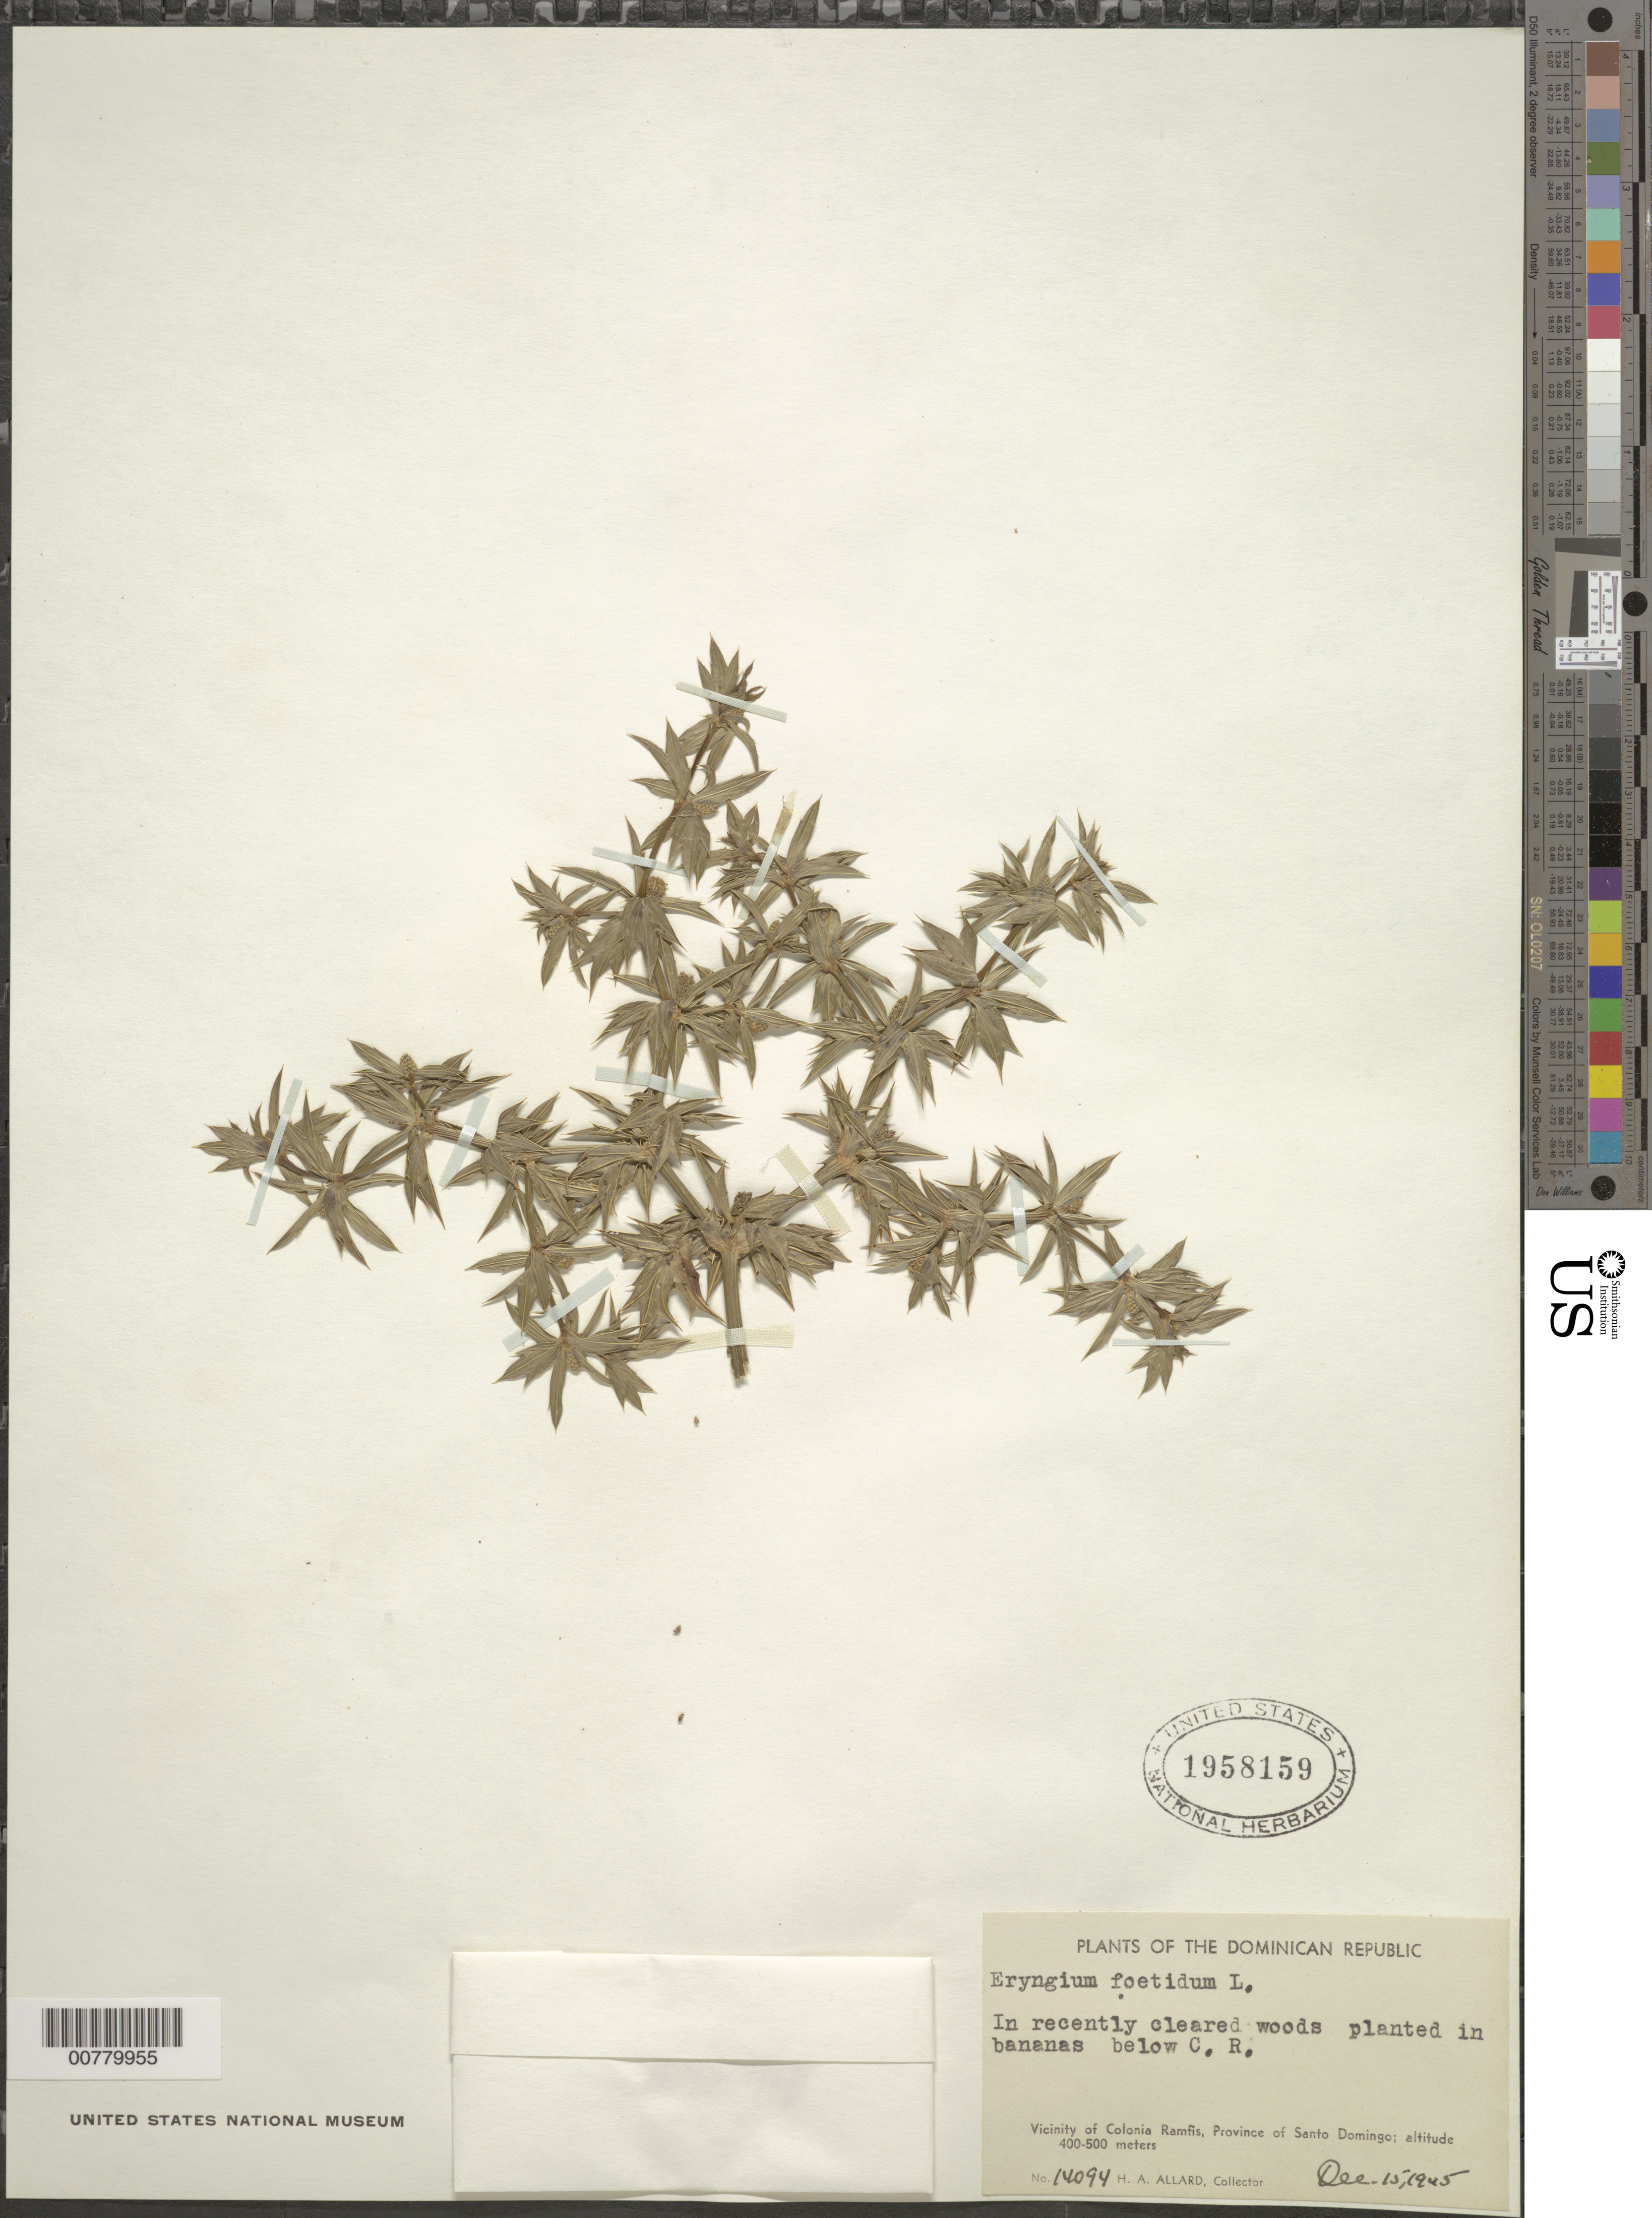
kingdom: Plantae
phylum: Tracheophyta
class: Magnoliopsida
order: Apiales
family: Apiaceae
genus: Eryngium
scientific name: Eryngium foetidum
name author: L.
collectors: H. A. Allard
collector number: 14094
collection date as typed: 15 Dec 1945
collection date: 1945-12-15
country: Dominican Republic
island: Hispaniola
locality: Province of Santo Domingo, vicinity of Colonia Ramfis, below Colonia Ramfis.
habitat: In recently cleared woods, planted in bananas.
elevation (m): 400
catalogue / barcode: US 1958159